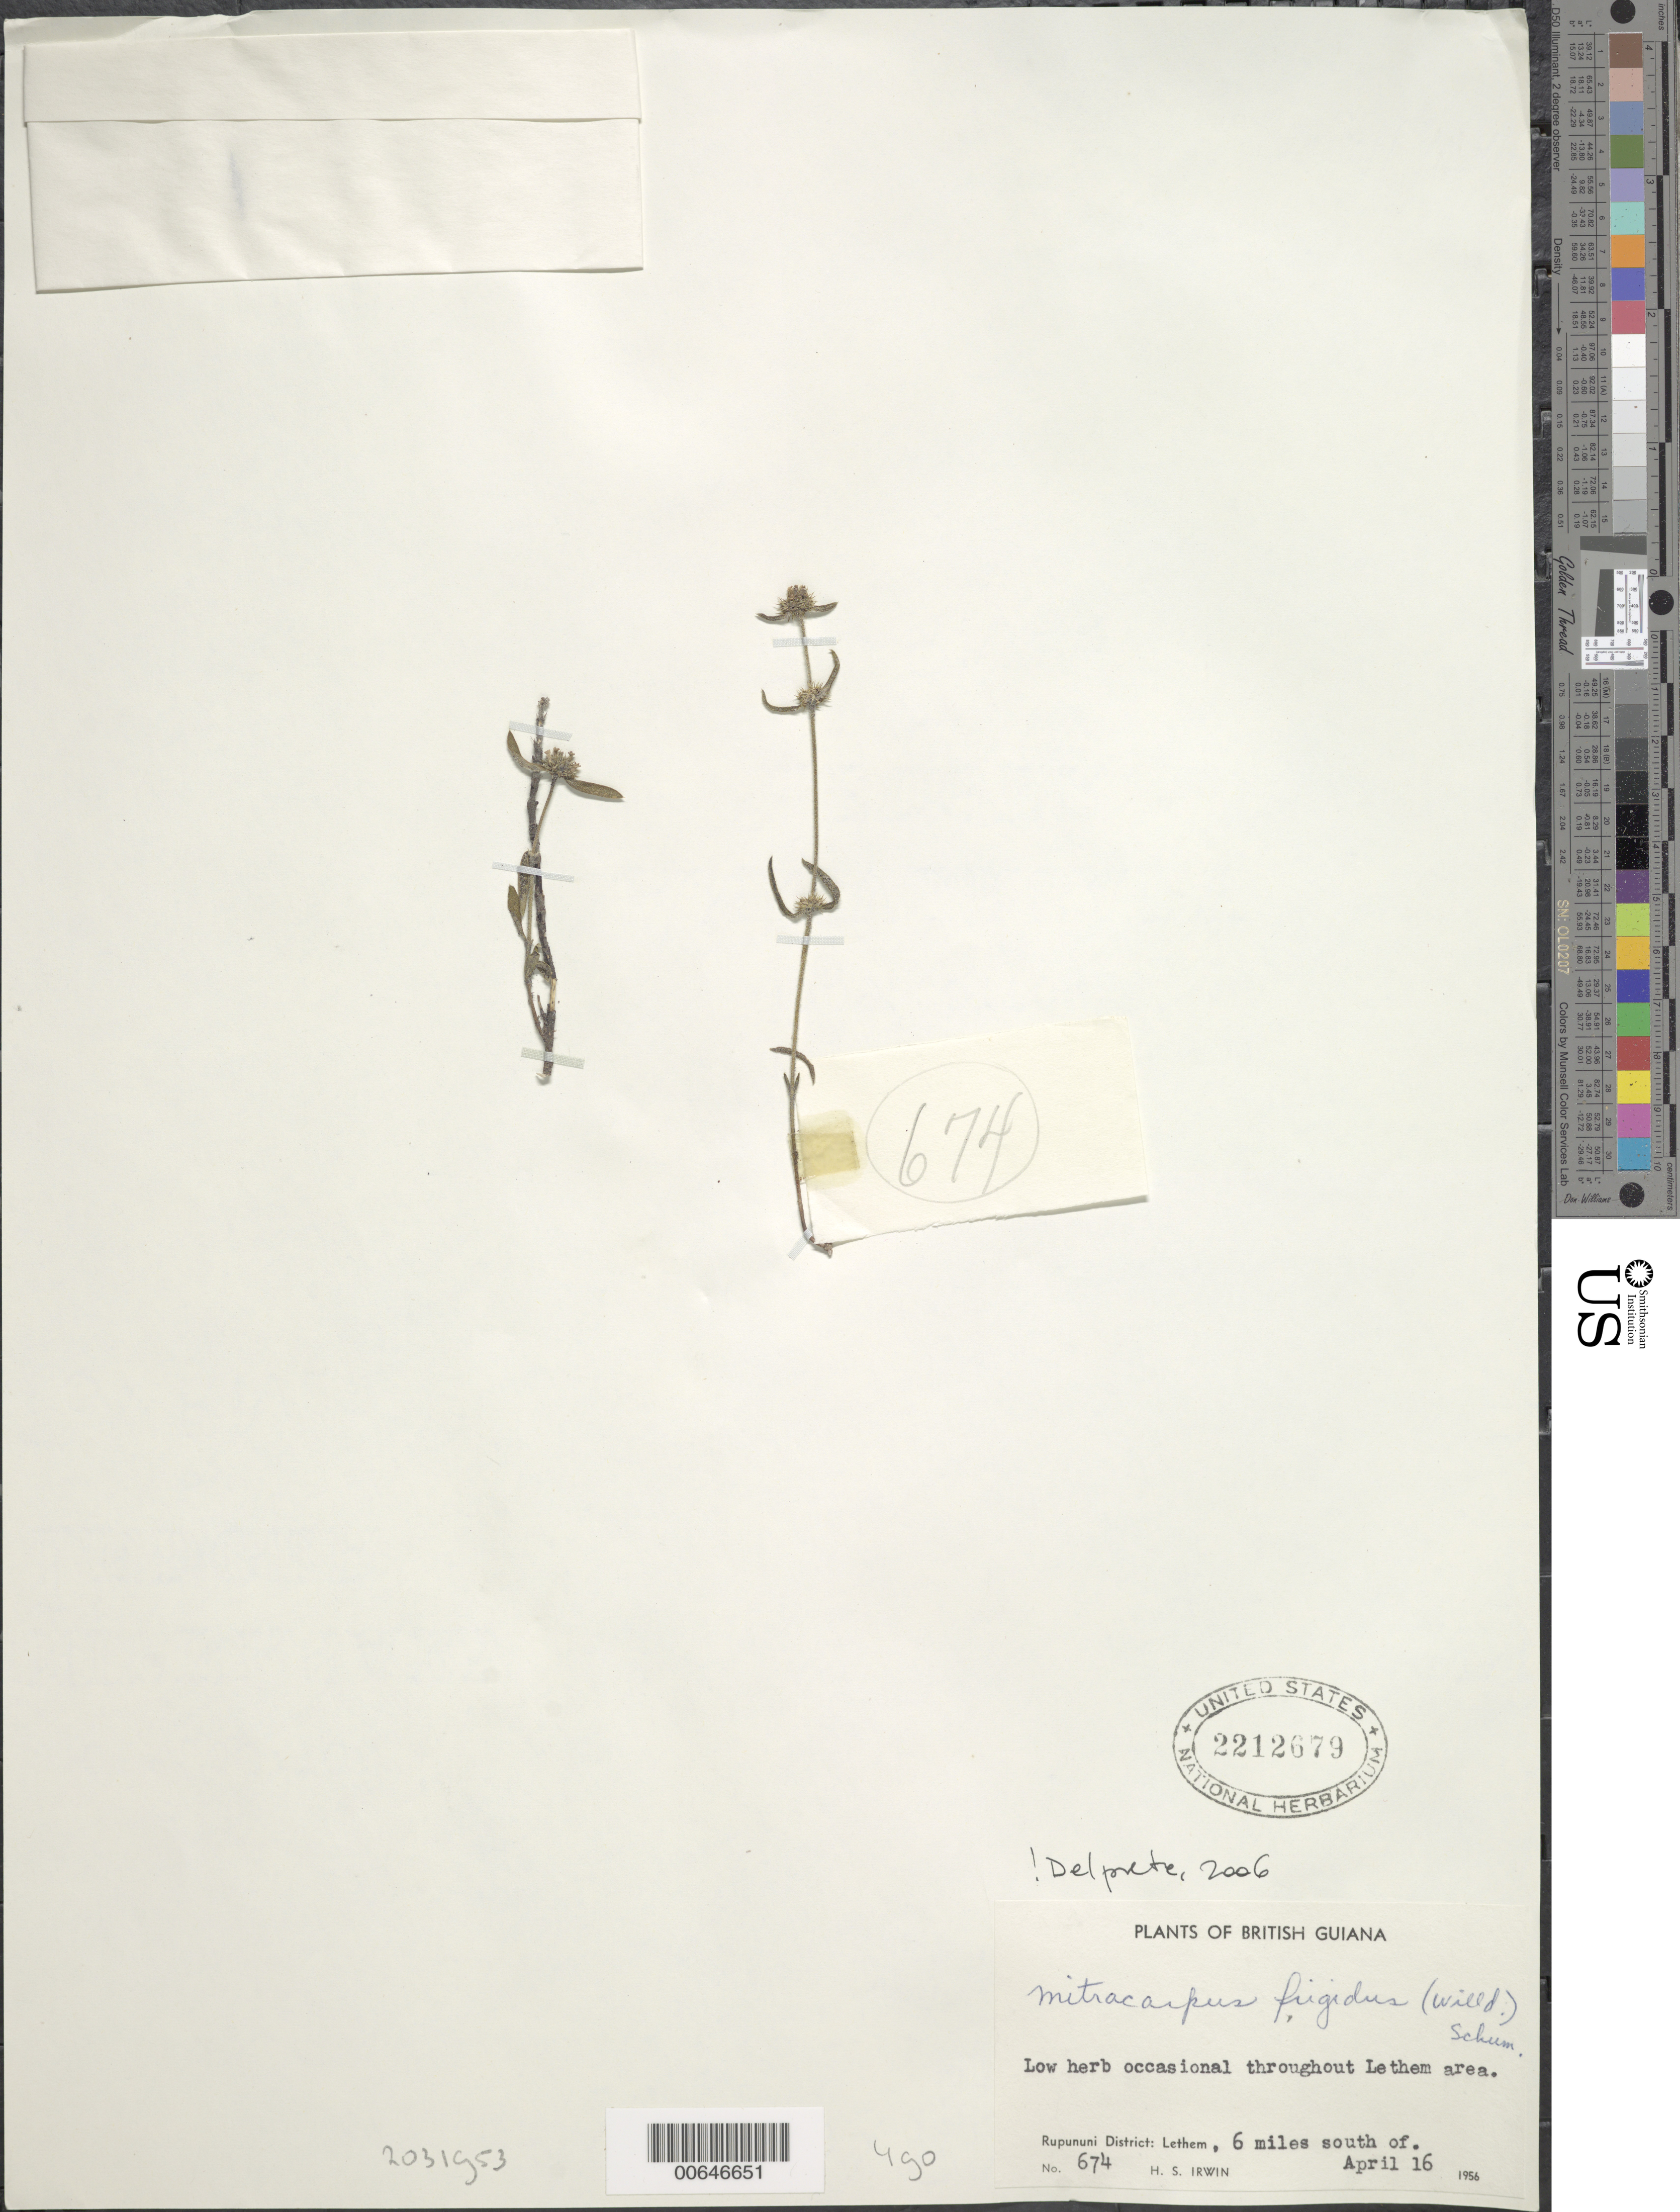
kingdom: Plantae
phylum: Tracheophyta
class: Magnoliopsida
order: Gentianales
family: Rubiaceae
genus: Mitracarpus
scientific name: Mitracarpus frigidus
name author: (Willd. ex Roem. & Schult.) K. Schum.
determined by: Delprete, P. G., Herb. de Guyane Cay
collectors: H. Irwin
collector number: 674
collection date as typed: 16-Apr-56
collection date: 1956-04-16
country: Guyana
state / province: U. Takutu-U. Essequibo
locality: Rupununi Dist., 6 mi. S of Lethem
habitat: Throughout area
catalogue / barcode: US 2212679